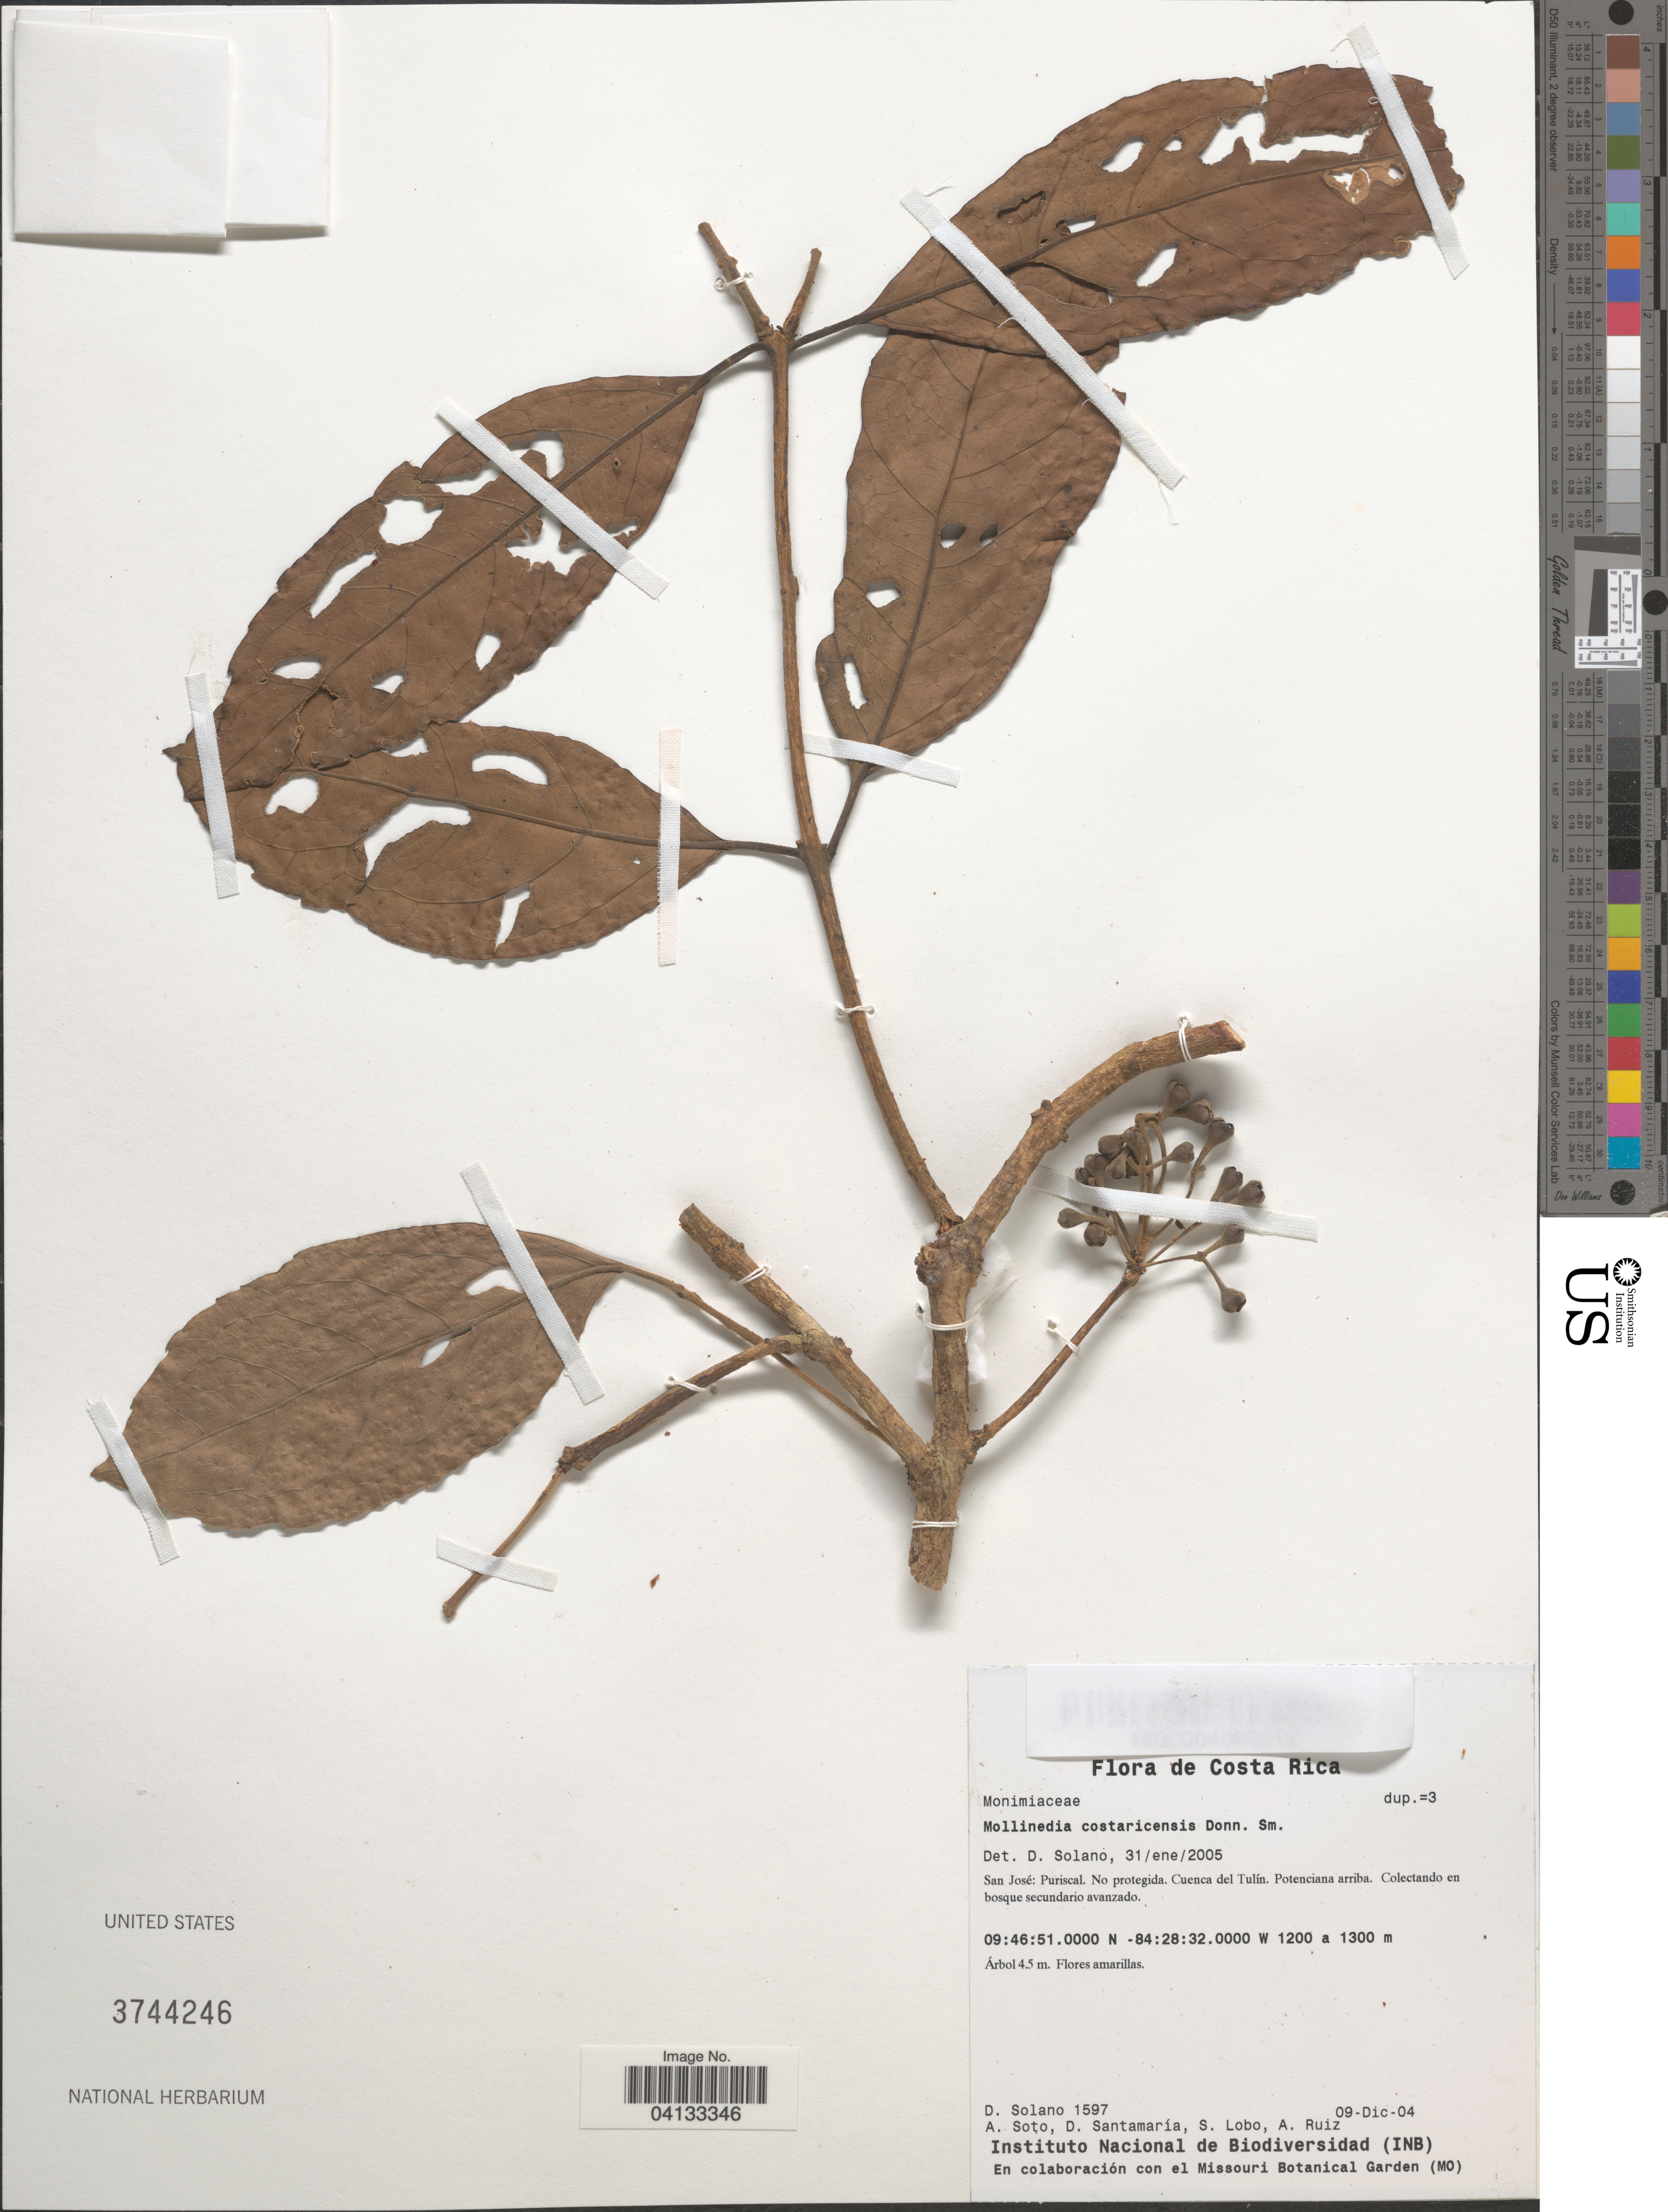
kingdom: Plantae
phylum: Tracheophyta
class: Magnoliopsida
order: Laurales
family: Monimiaceae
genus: Mollinedia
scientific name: Mollinedia costaricensis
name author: Donn. Sm.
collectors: D. Solano, A. Soto, D. Santamaria, S. Lobo & A. Ruiz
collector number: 1597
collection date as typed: Transcribed d/m/y: 9/12/4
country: Costa Rica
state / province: San José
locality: Puriscal. No protegida. Cuenca del Tulín. Potenciana arriba.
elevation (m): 1200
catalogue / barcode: US 3744246